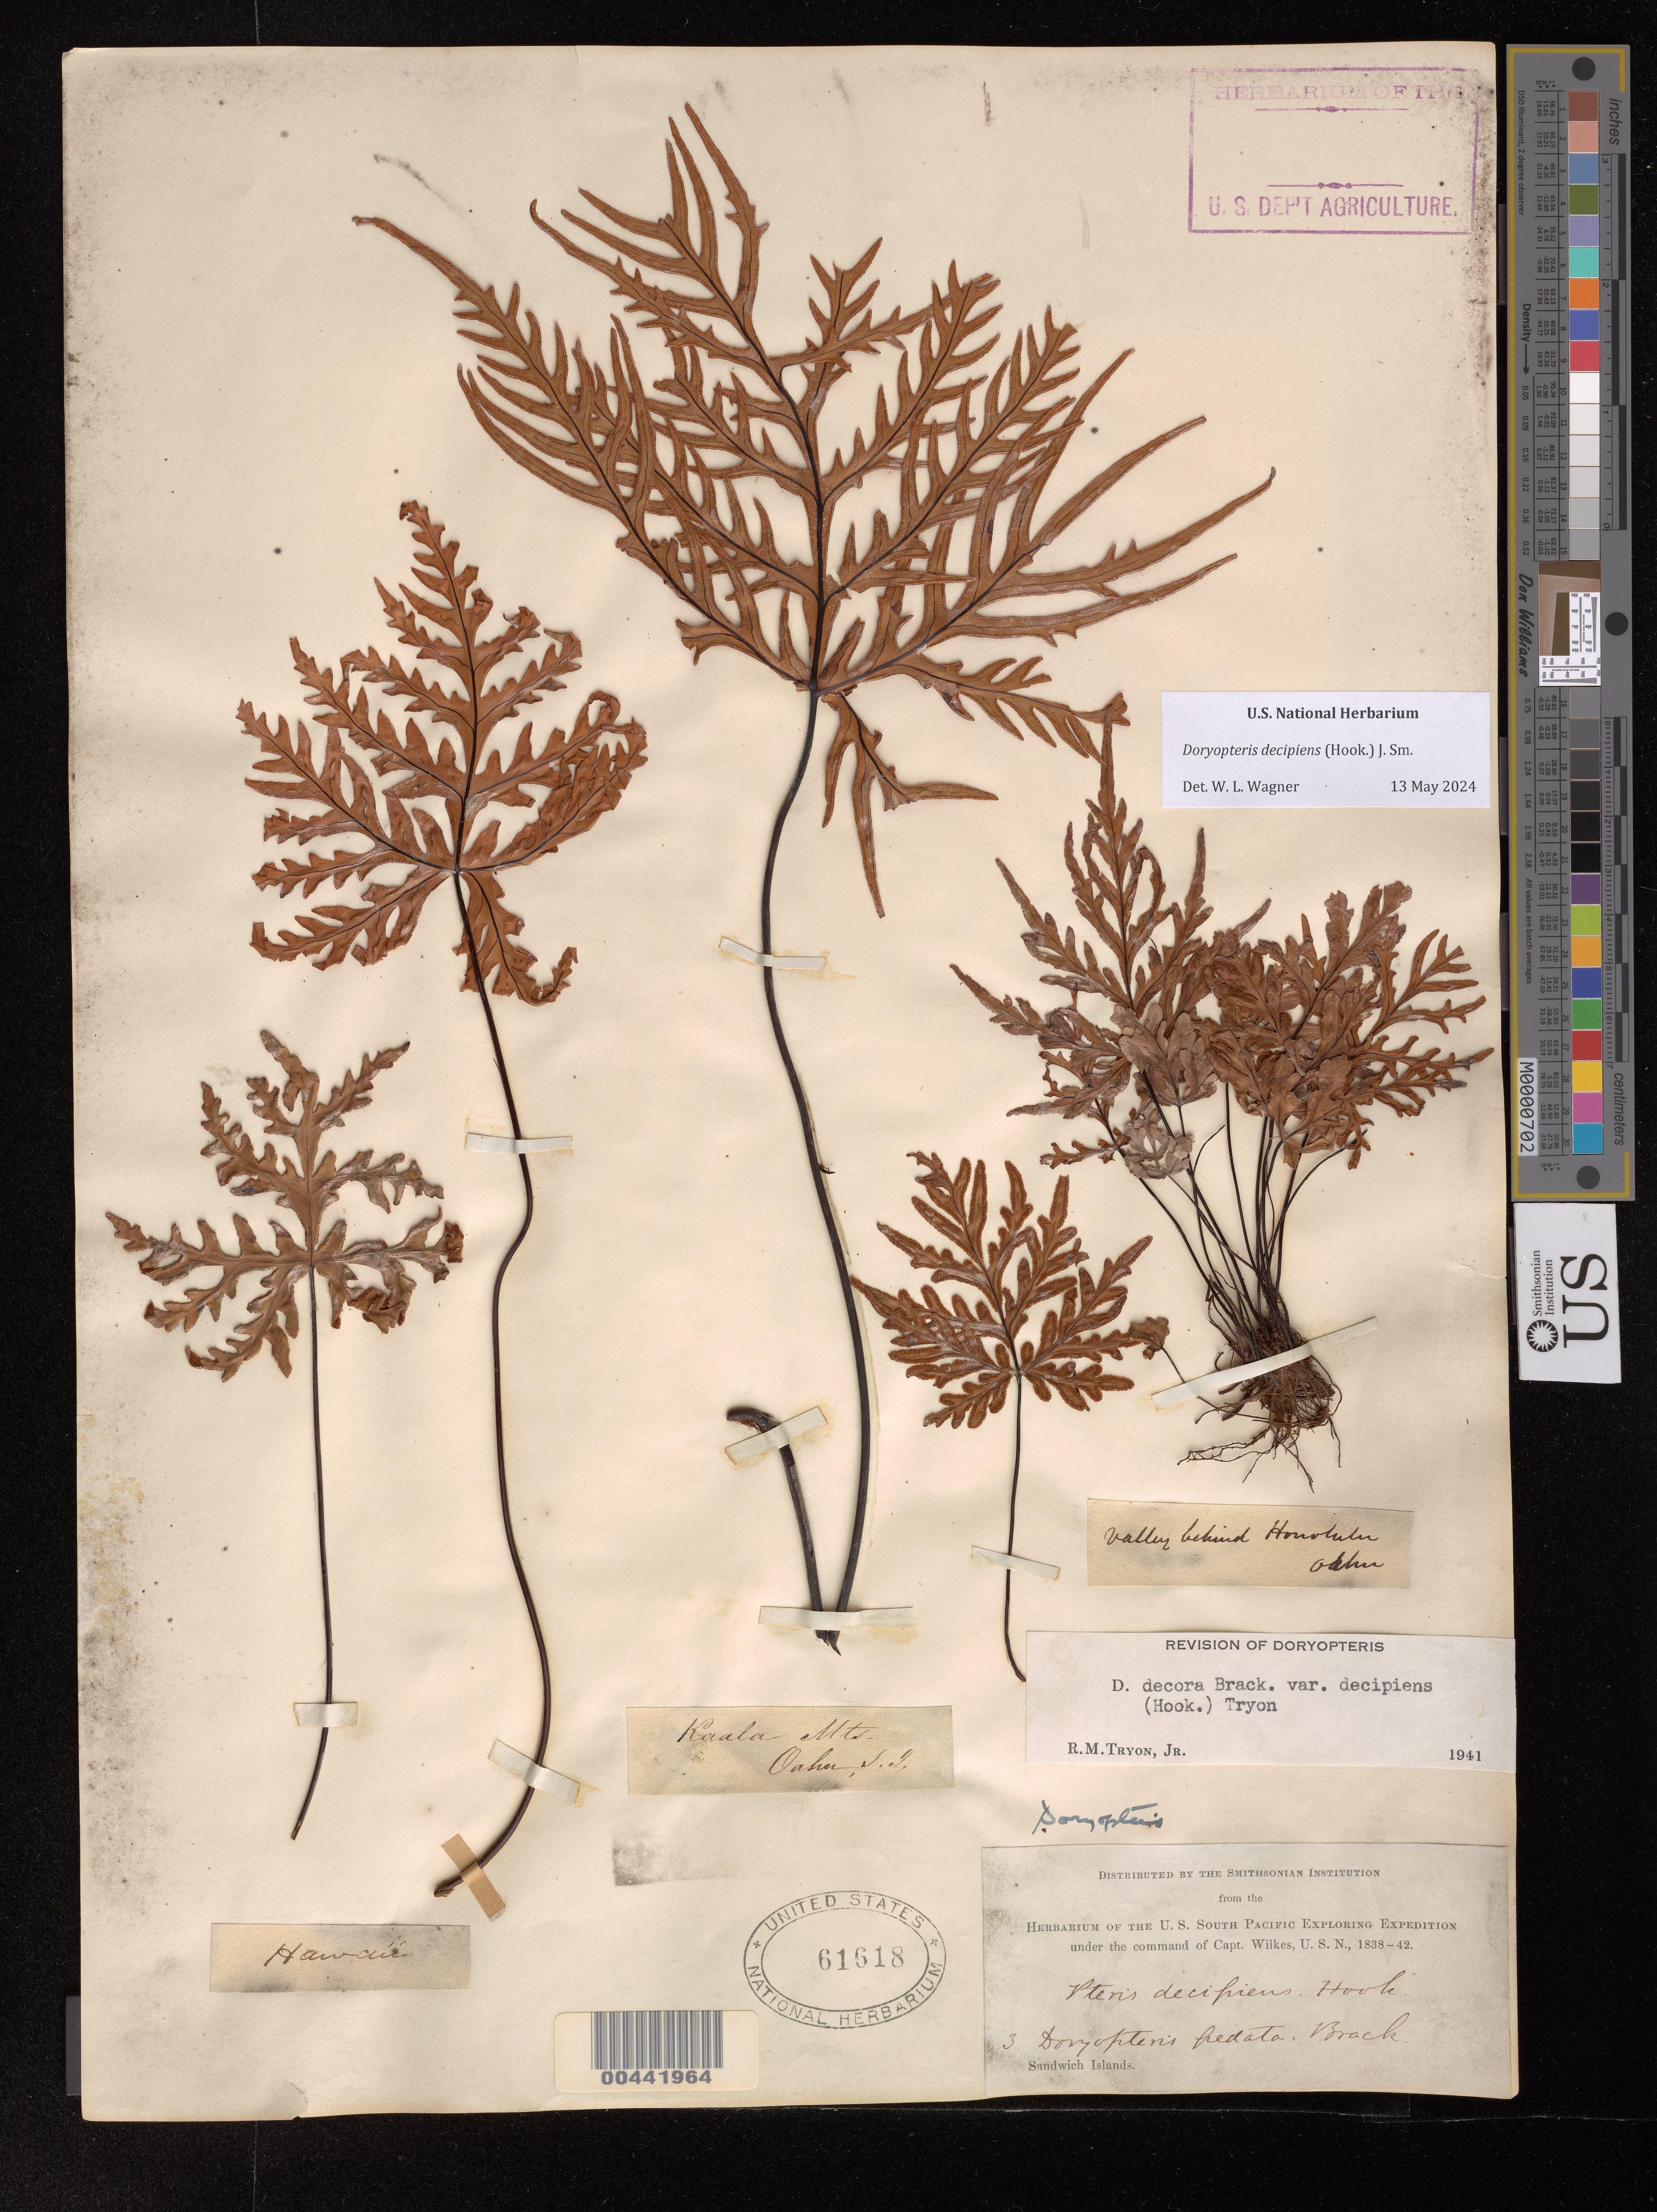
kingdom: Plantae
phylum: Tracheophyta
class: Polypodiopsida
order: Polypodiales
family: Pteridaceae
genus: Doryopteris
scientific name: Doryopteris decipiens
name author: (Hook.) J. Sm.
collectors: Wilkes Explor. Exped.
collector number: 3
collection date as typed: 1838 to -- --- 1842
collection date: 1838/1842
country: United States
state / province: Hawaii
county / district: Honolulu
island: Oahu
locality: Valley behind Honolulu, Kaala Mts.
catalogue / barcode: US 61618